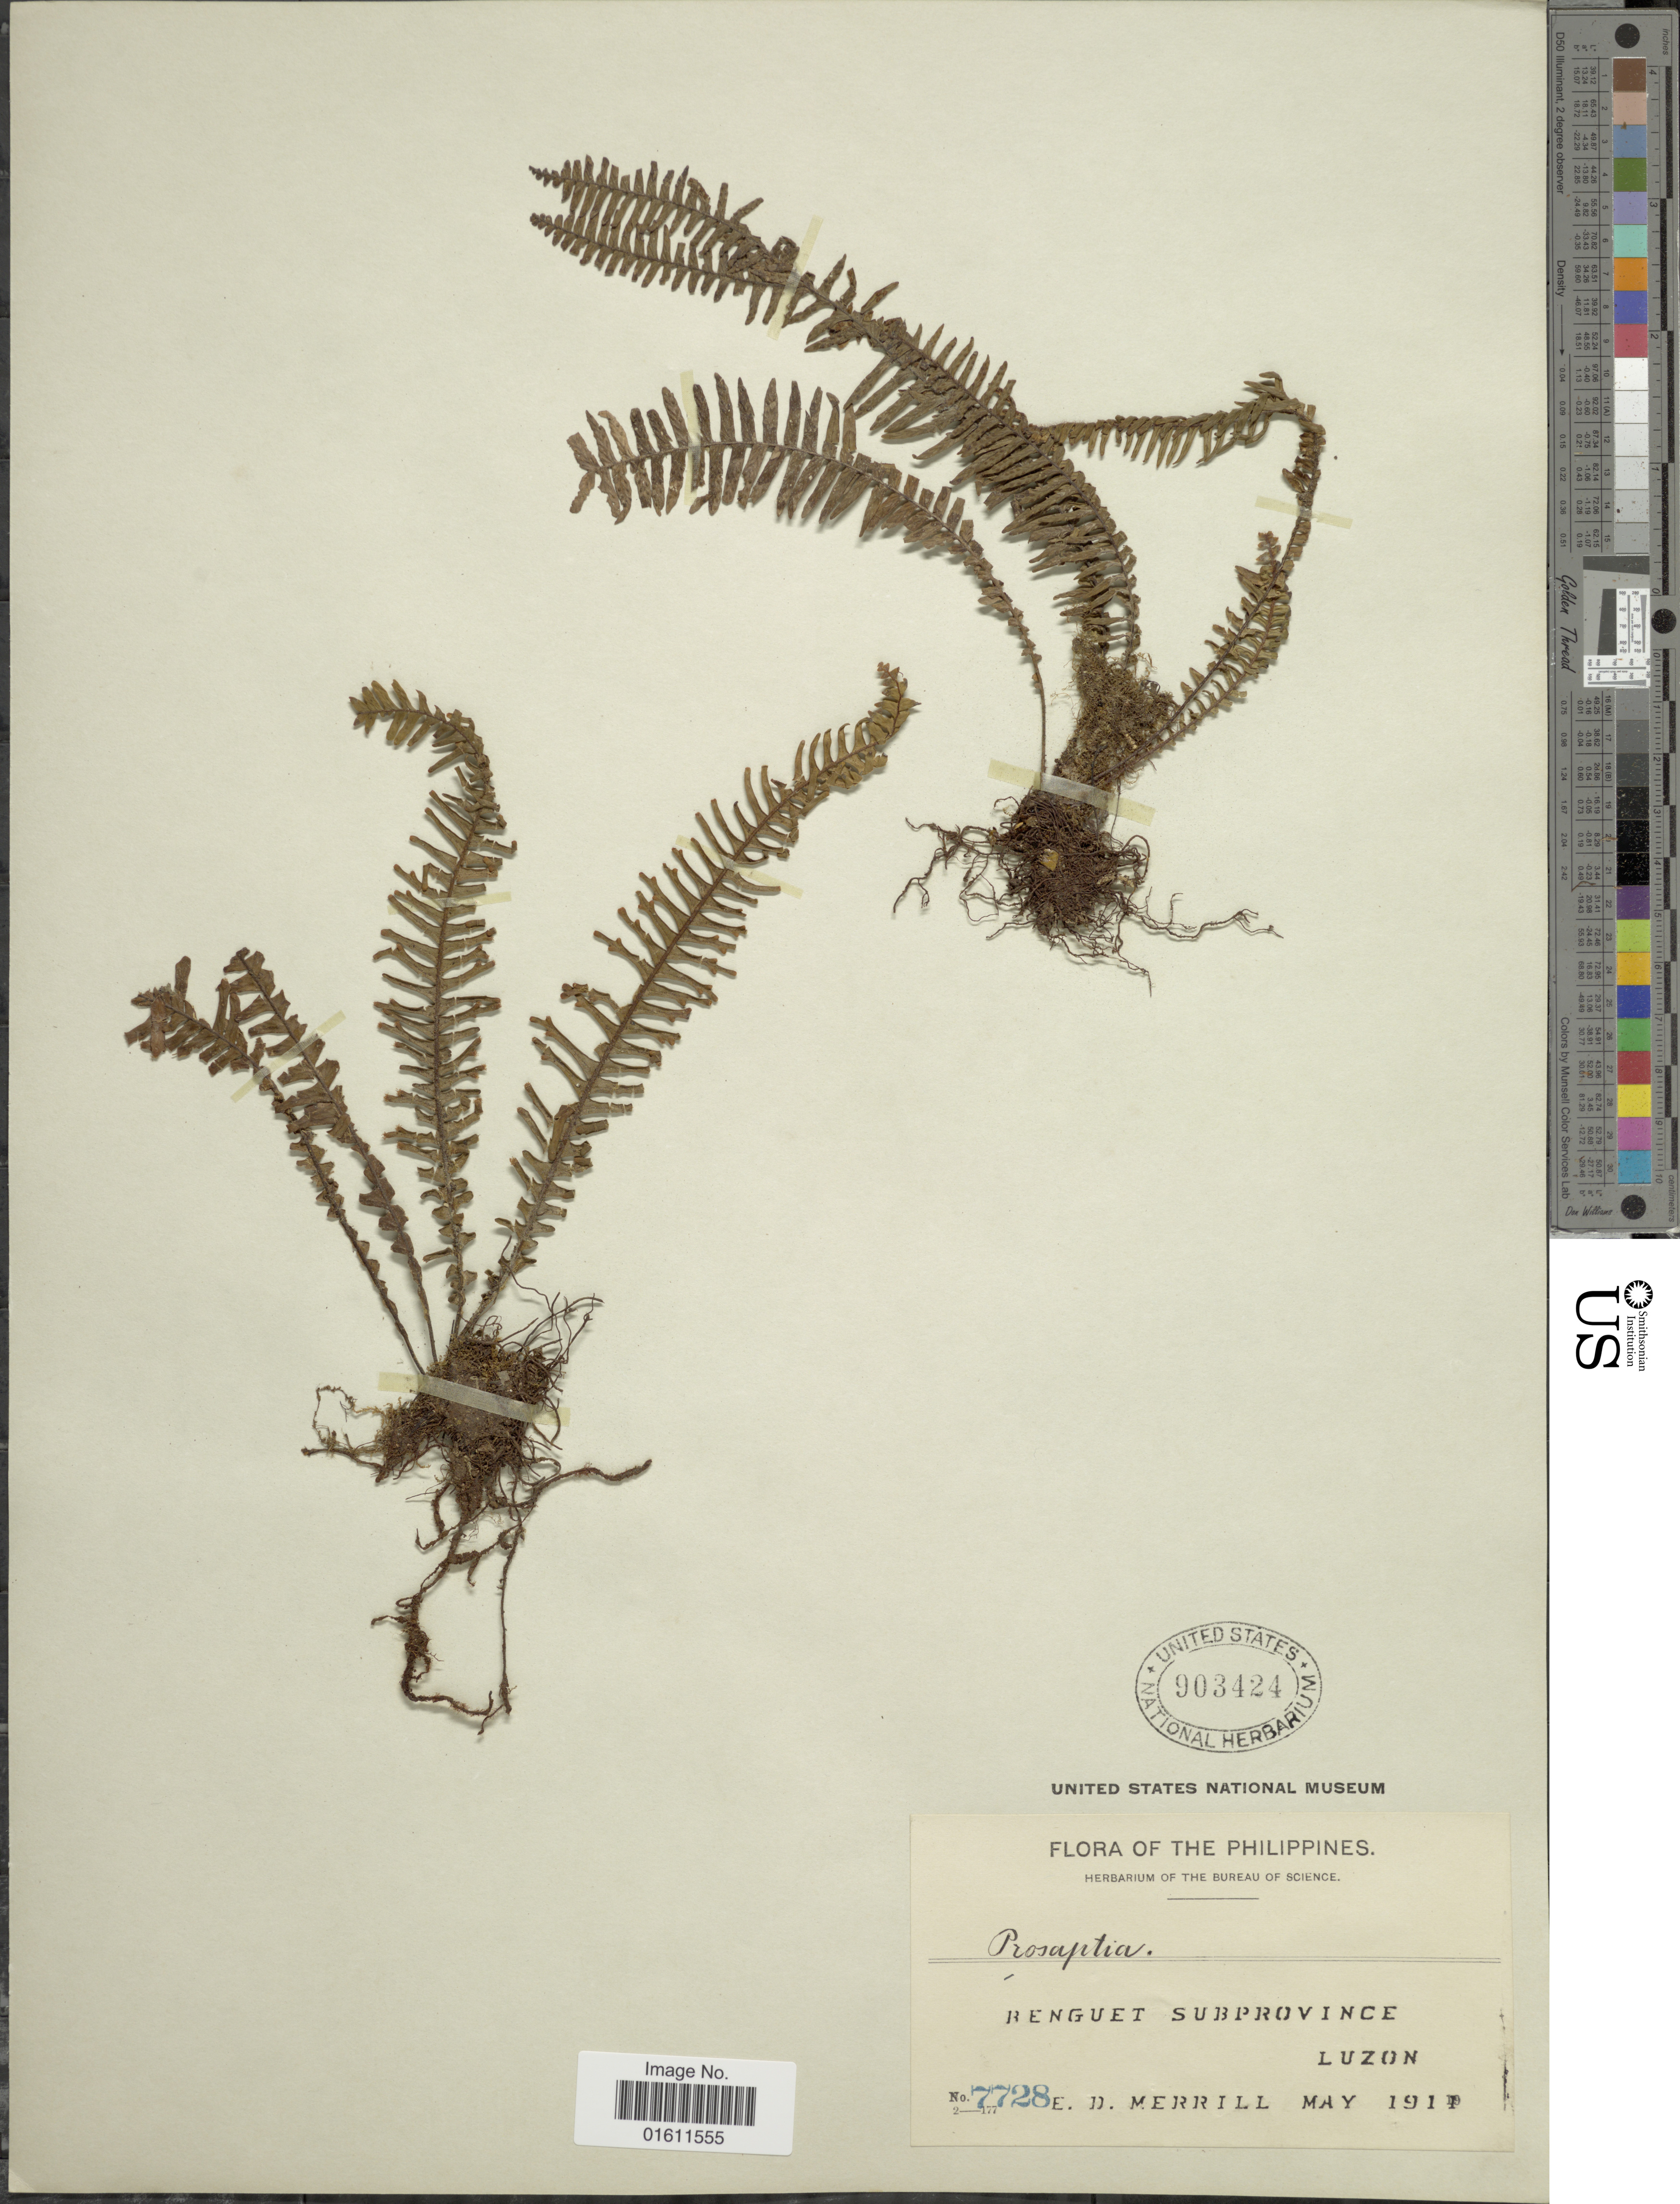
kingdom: Plantae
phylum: Tracheophyta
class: Polypodiopsida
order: Polypodiales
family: Polypodiaceae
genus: Prosaptia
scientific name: Prosaptia contigua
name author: (G. Forst.) Presl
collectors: E. D. Merrill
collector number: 7728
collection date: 1911-05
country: Philippines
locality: Luzon, Benguet Subprovince.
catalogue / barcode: US 903424